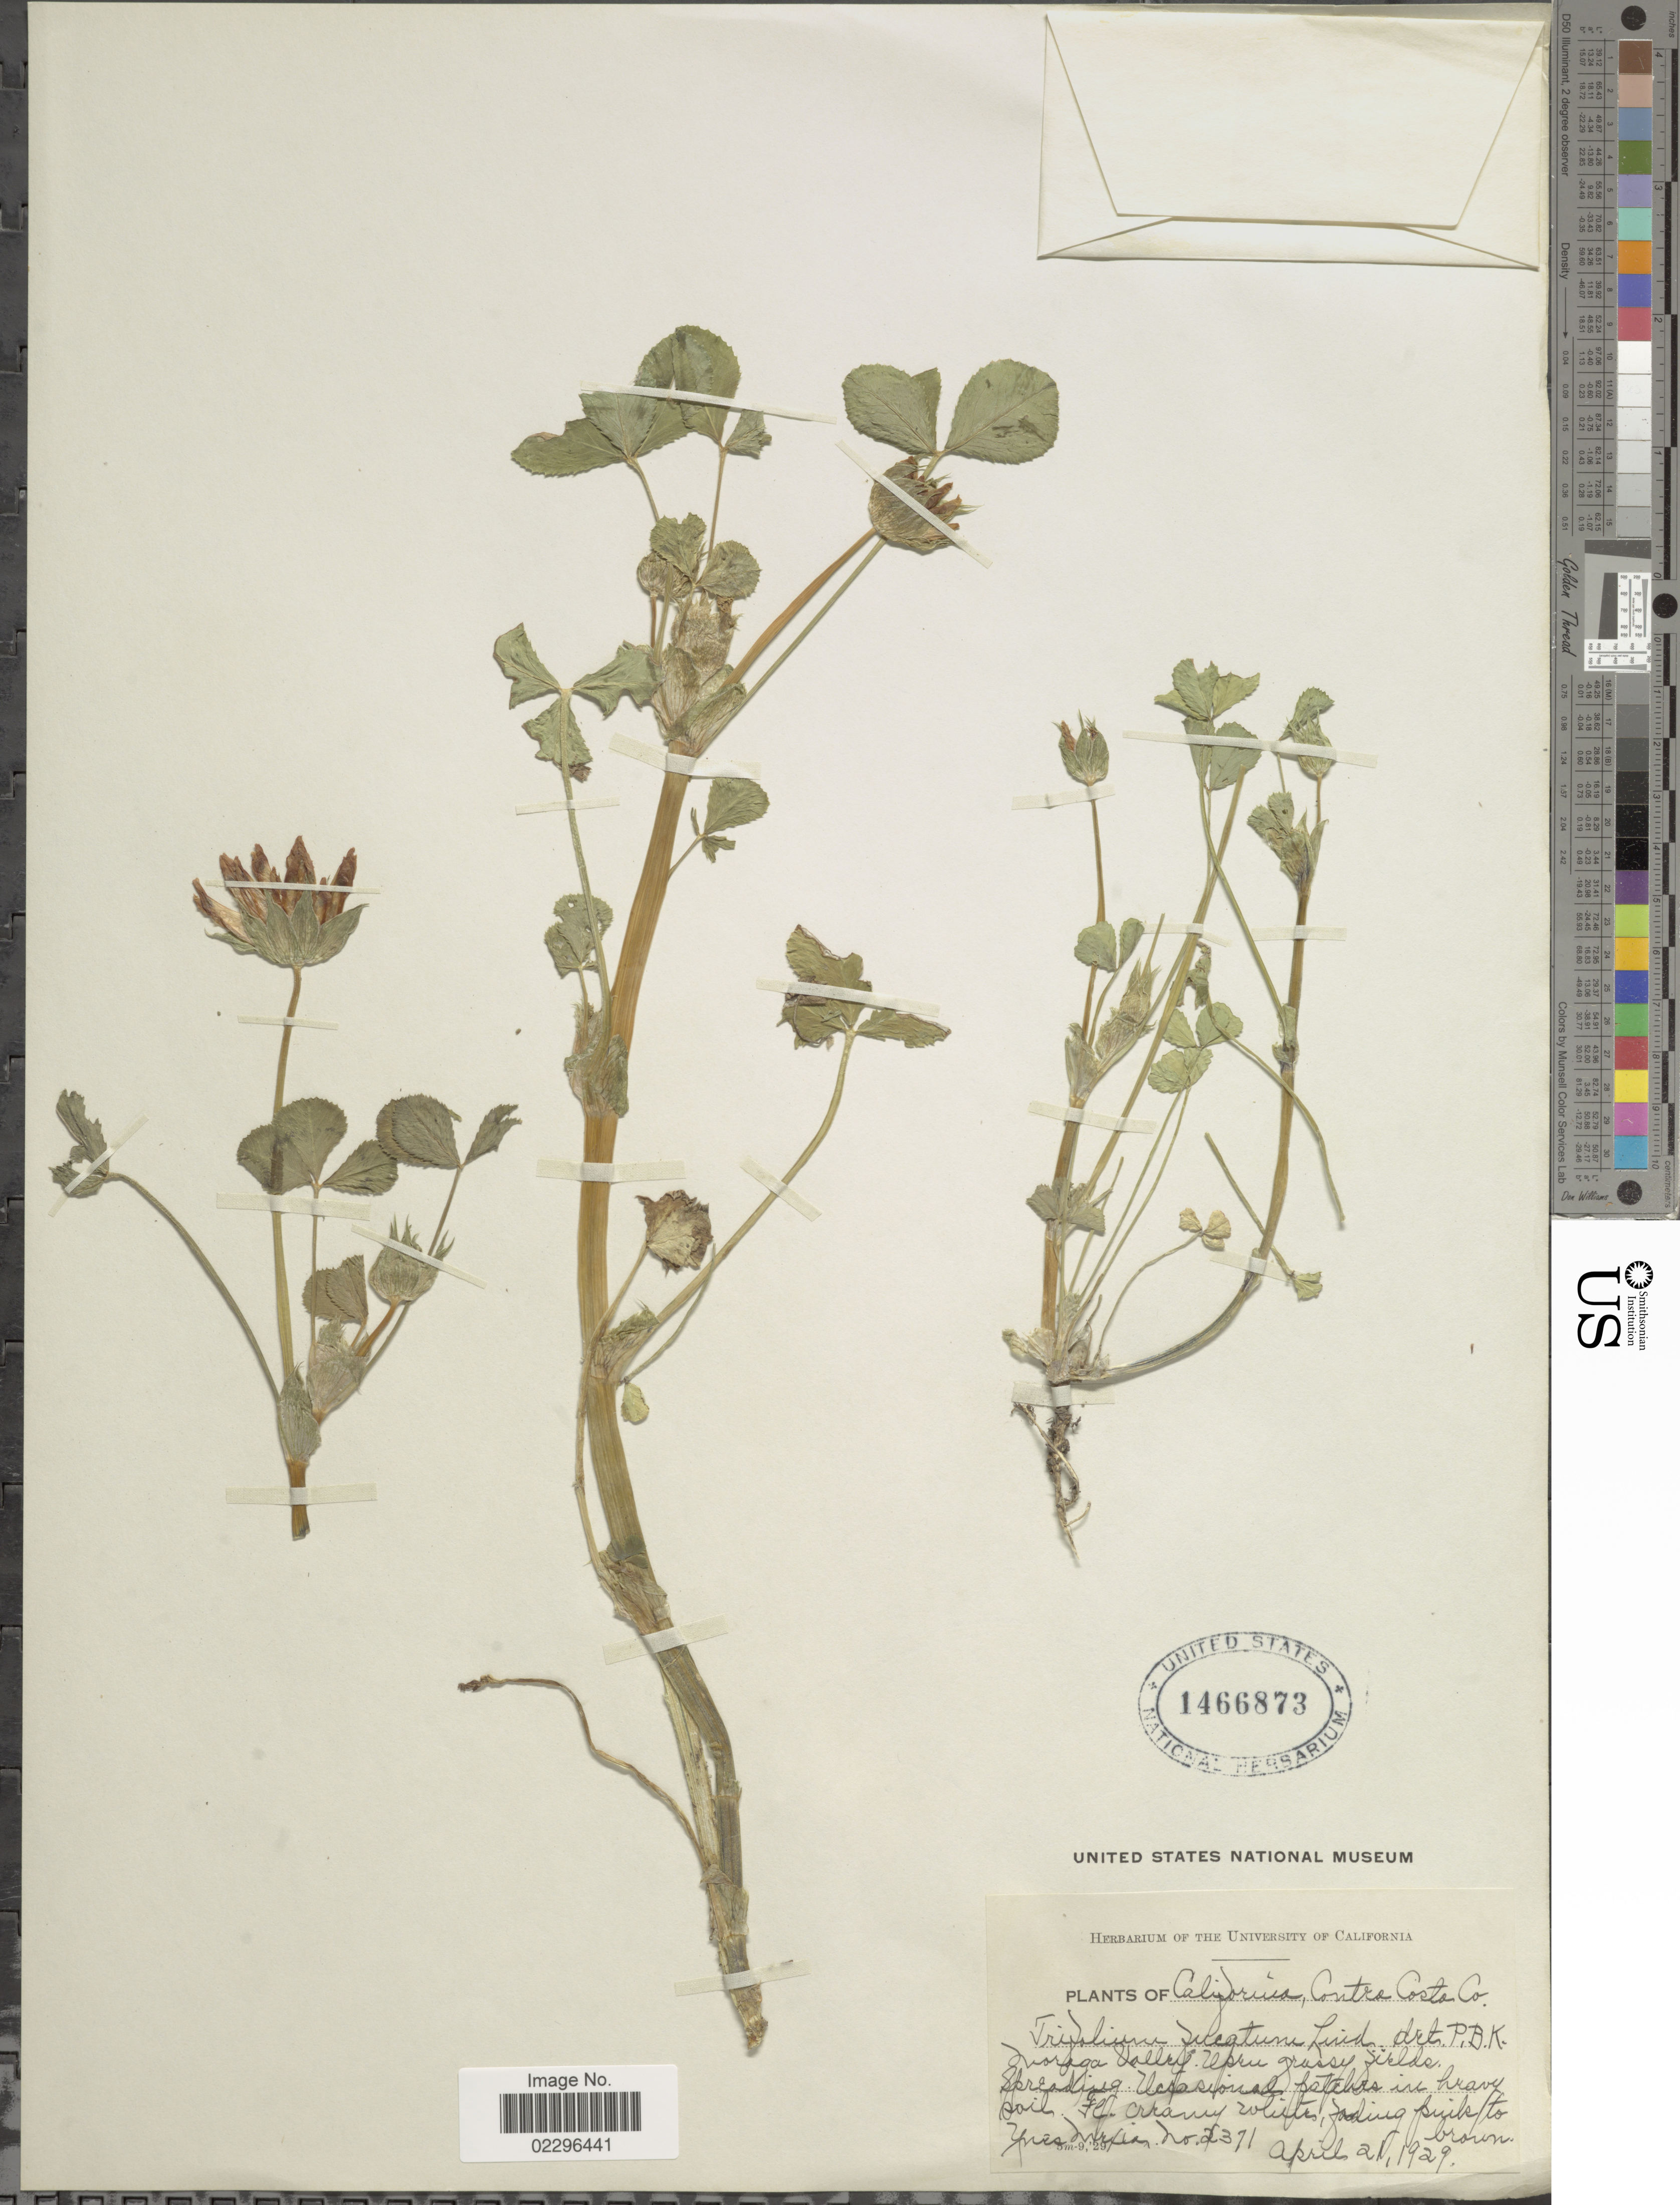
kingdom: Plantae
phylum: Tracheophyta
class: Magnoliopsida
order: Fabales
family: Fabaceae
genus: Trifolium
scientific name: Trifolium fucatum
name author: Lindl.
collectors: Y. Mexia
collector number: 2371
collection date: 1929-04-21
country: United States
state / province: California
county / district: Contra Costa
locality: Contra Costa Co.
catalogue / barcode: US 1466873